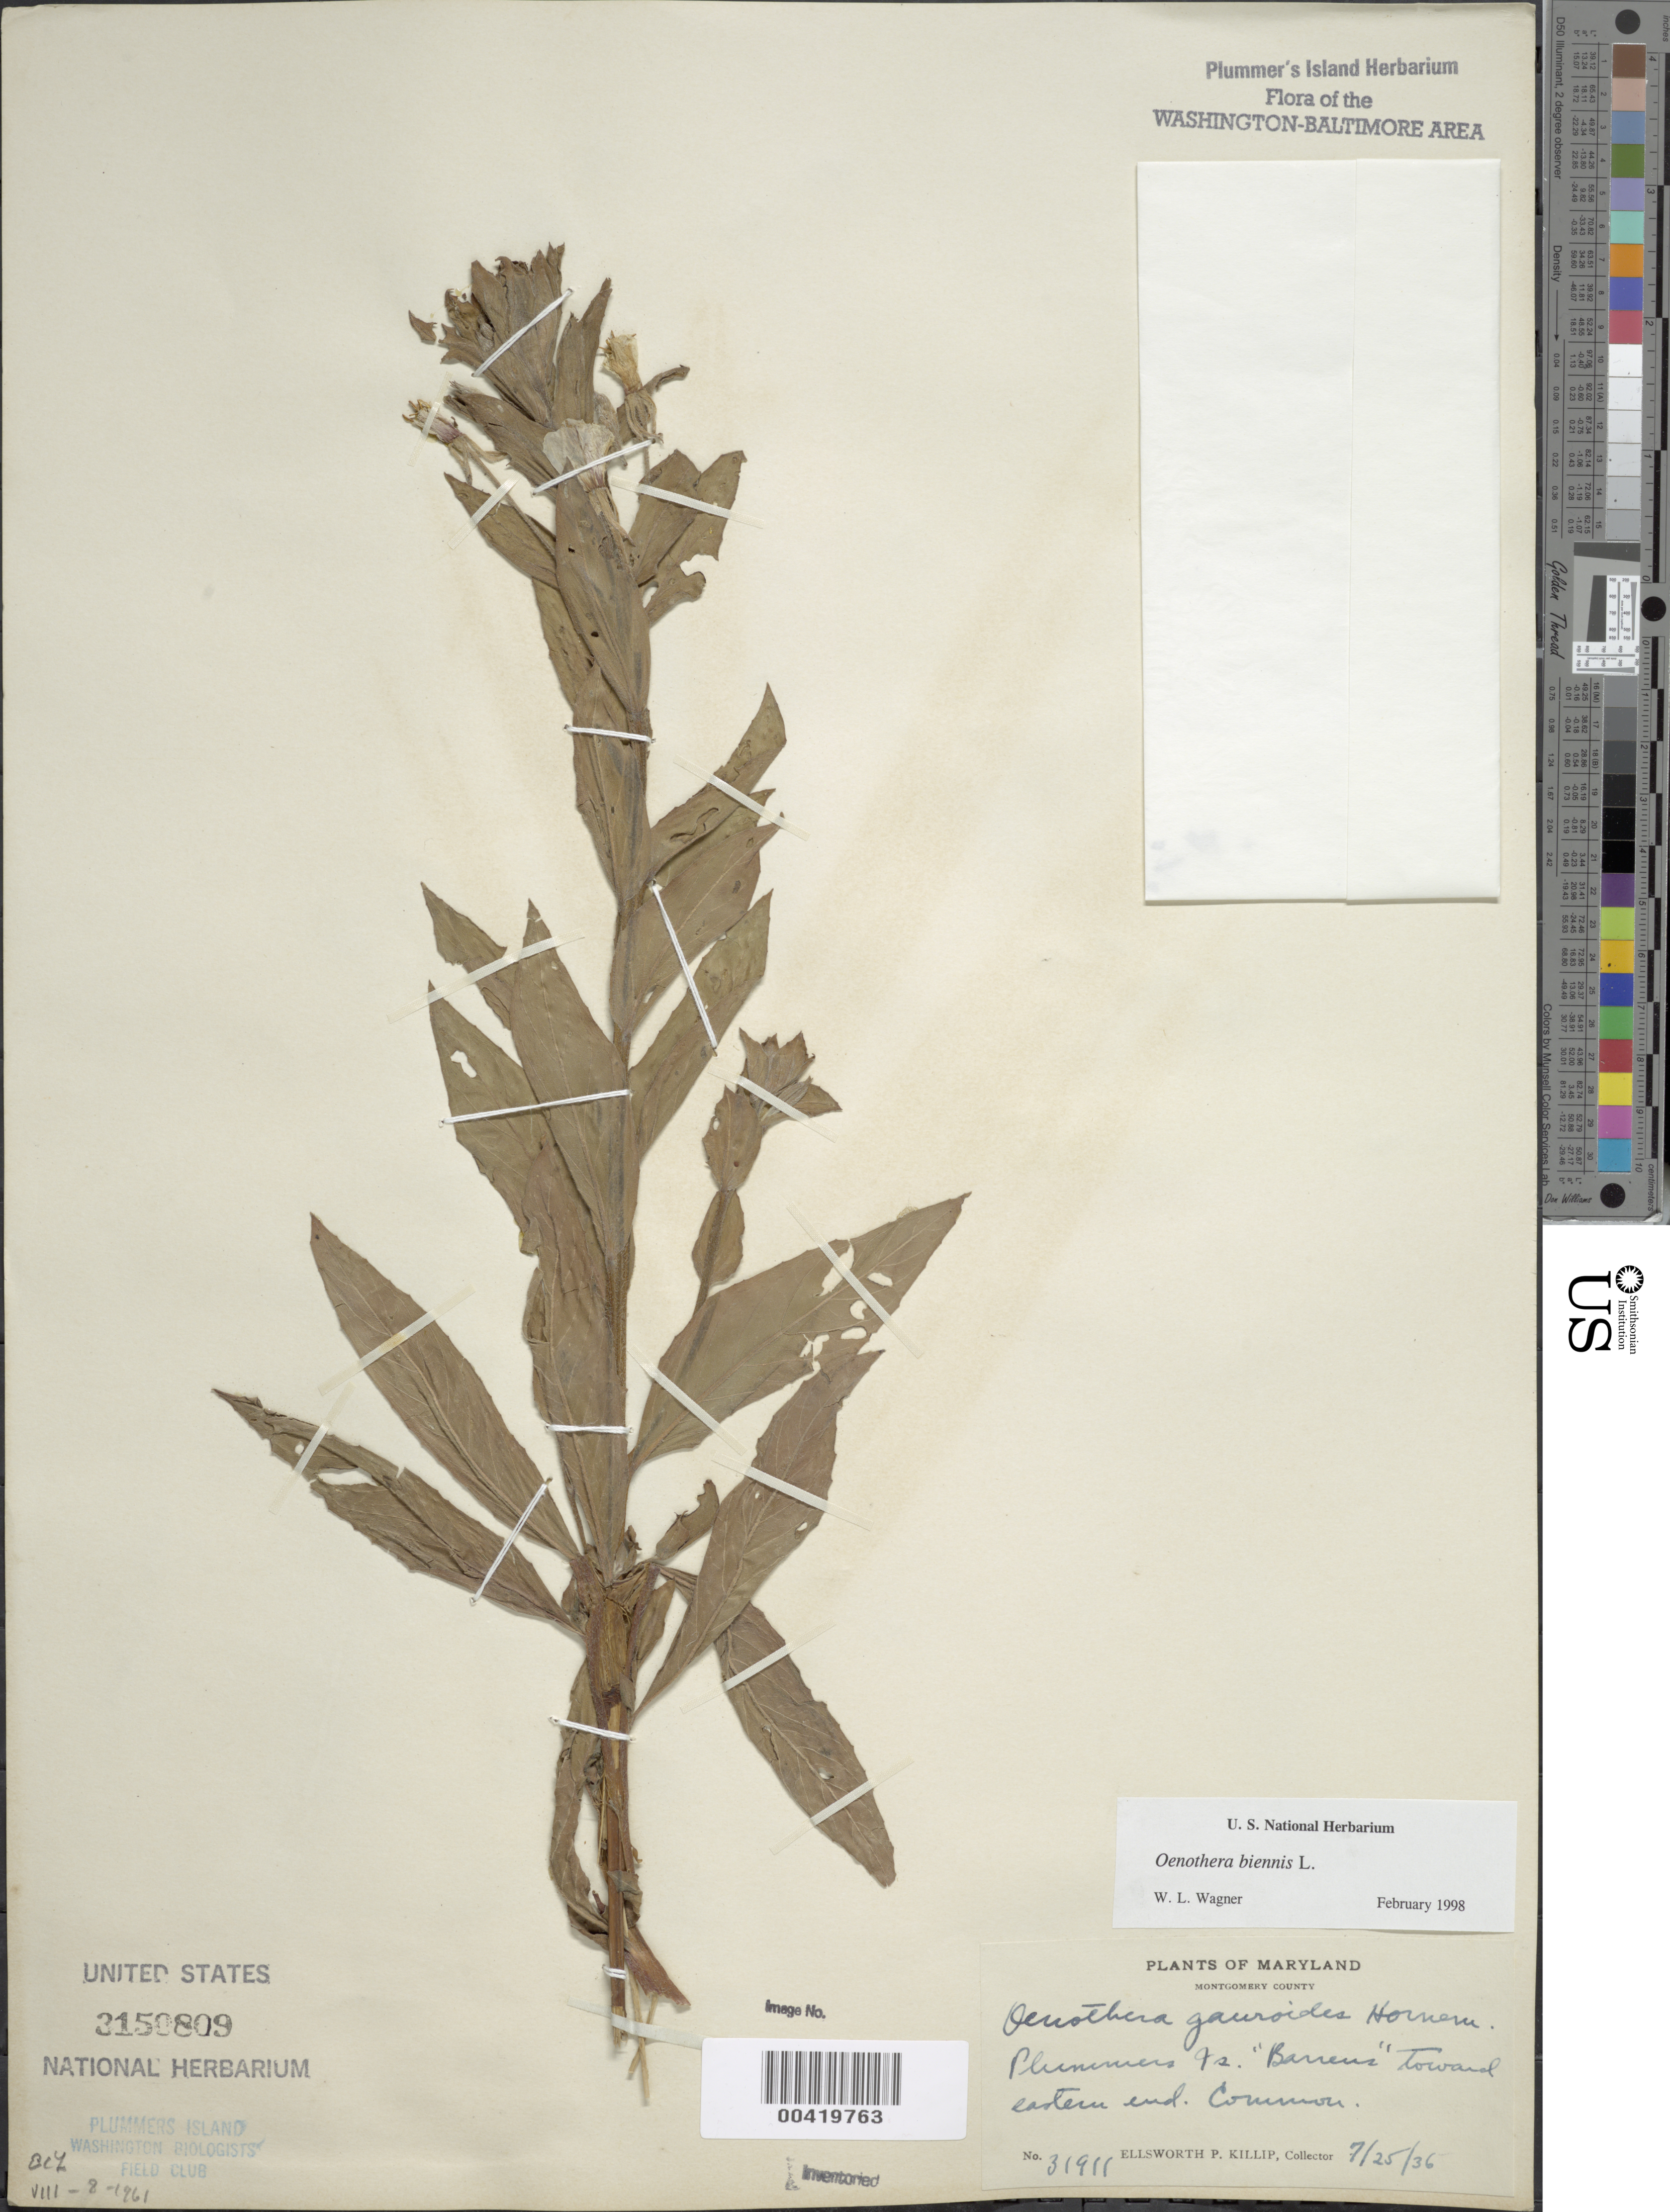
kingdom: Plantae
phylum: Tracheophyta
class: Magnoliopsida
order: Myrtales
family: Onagraceae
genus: Oenothera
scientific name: Oenothera biennis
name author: L.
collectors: E. P. Killip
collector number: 31911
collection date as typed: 25 Jul 1936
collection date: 1936-07-25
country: United States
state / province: Maryland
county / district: Montgomery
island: Plummers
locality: Plummer's Island; Rock of Gibraltar Plummers Island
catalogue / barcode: US 3150809